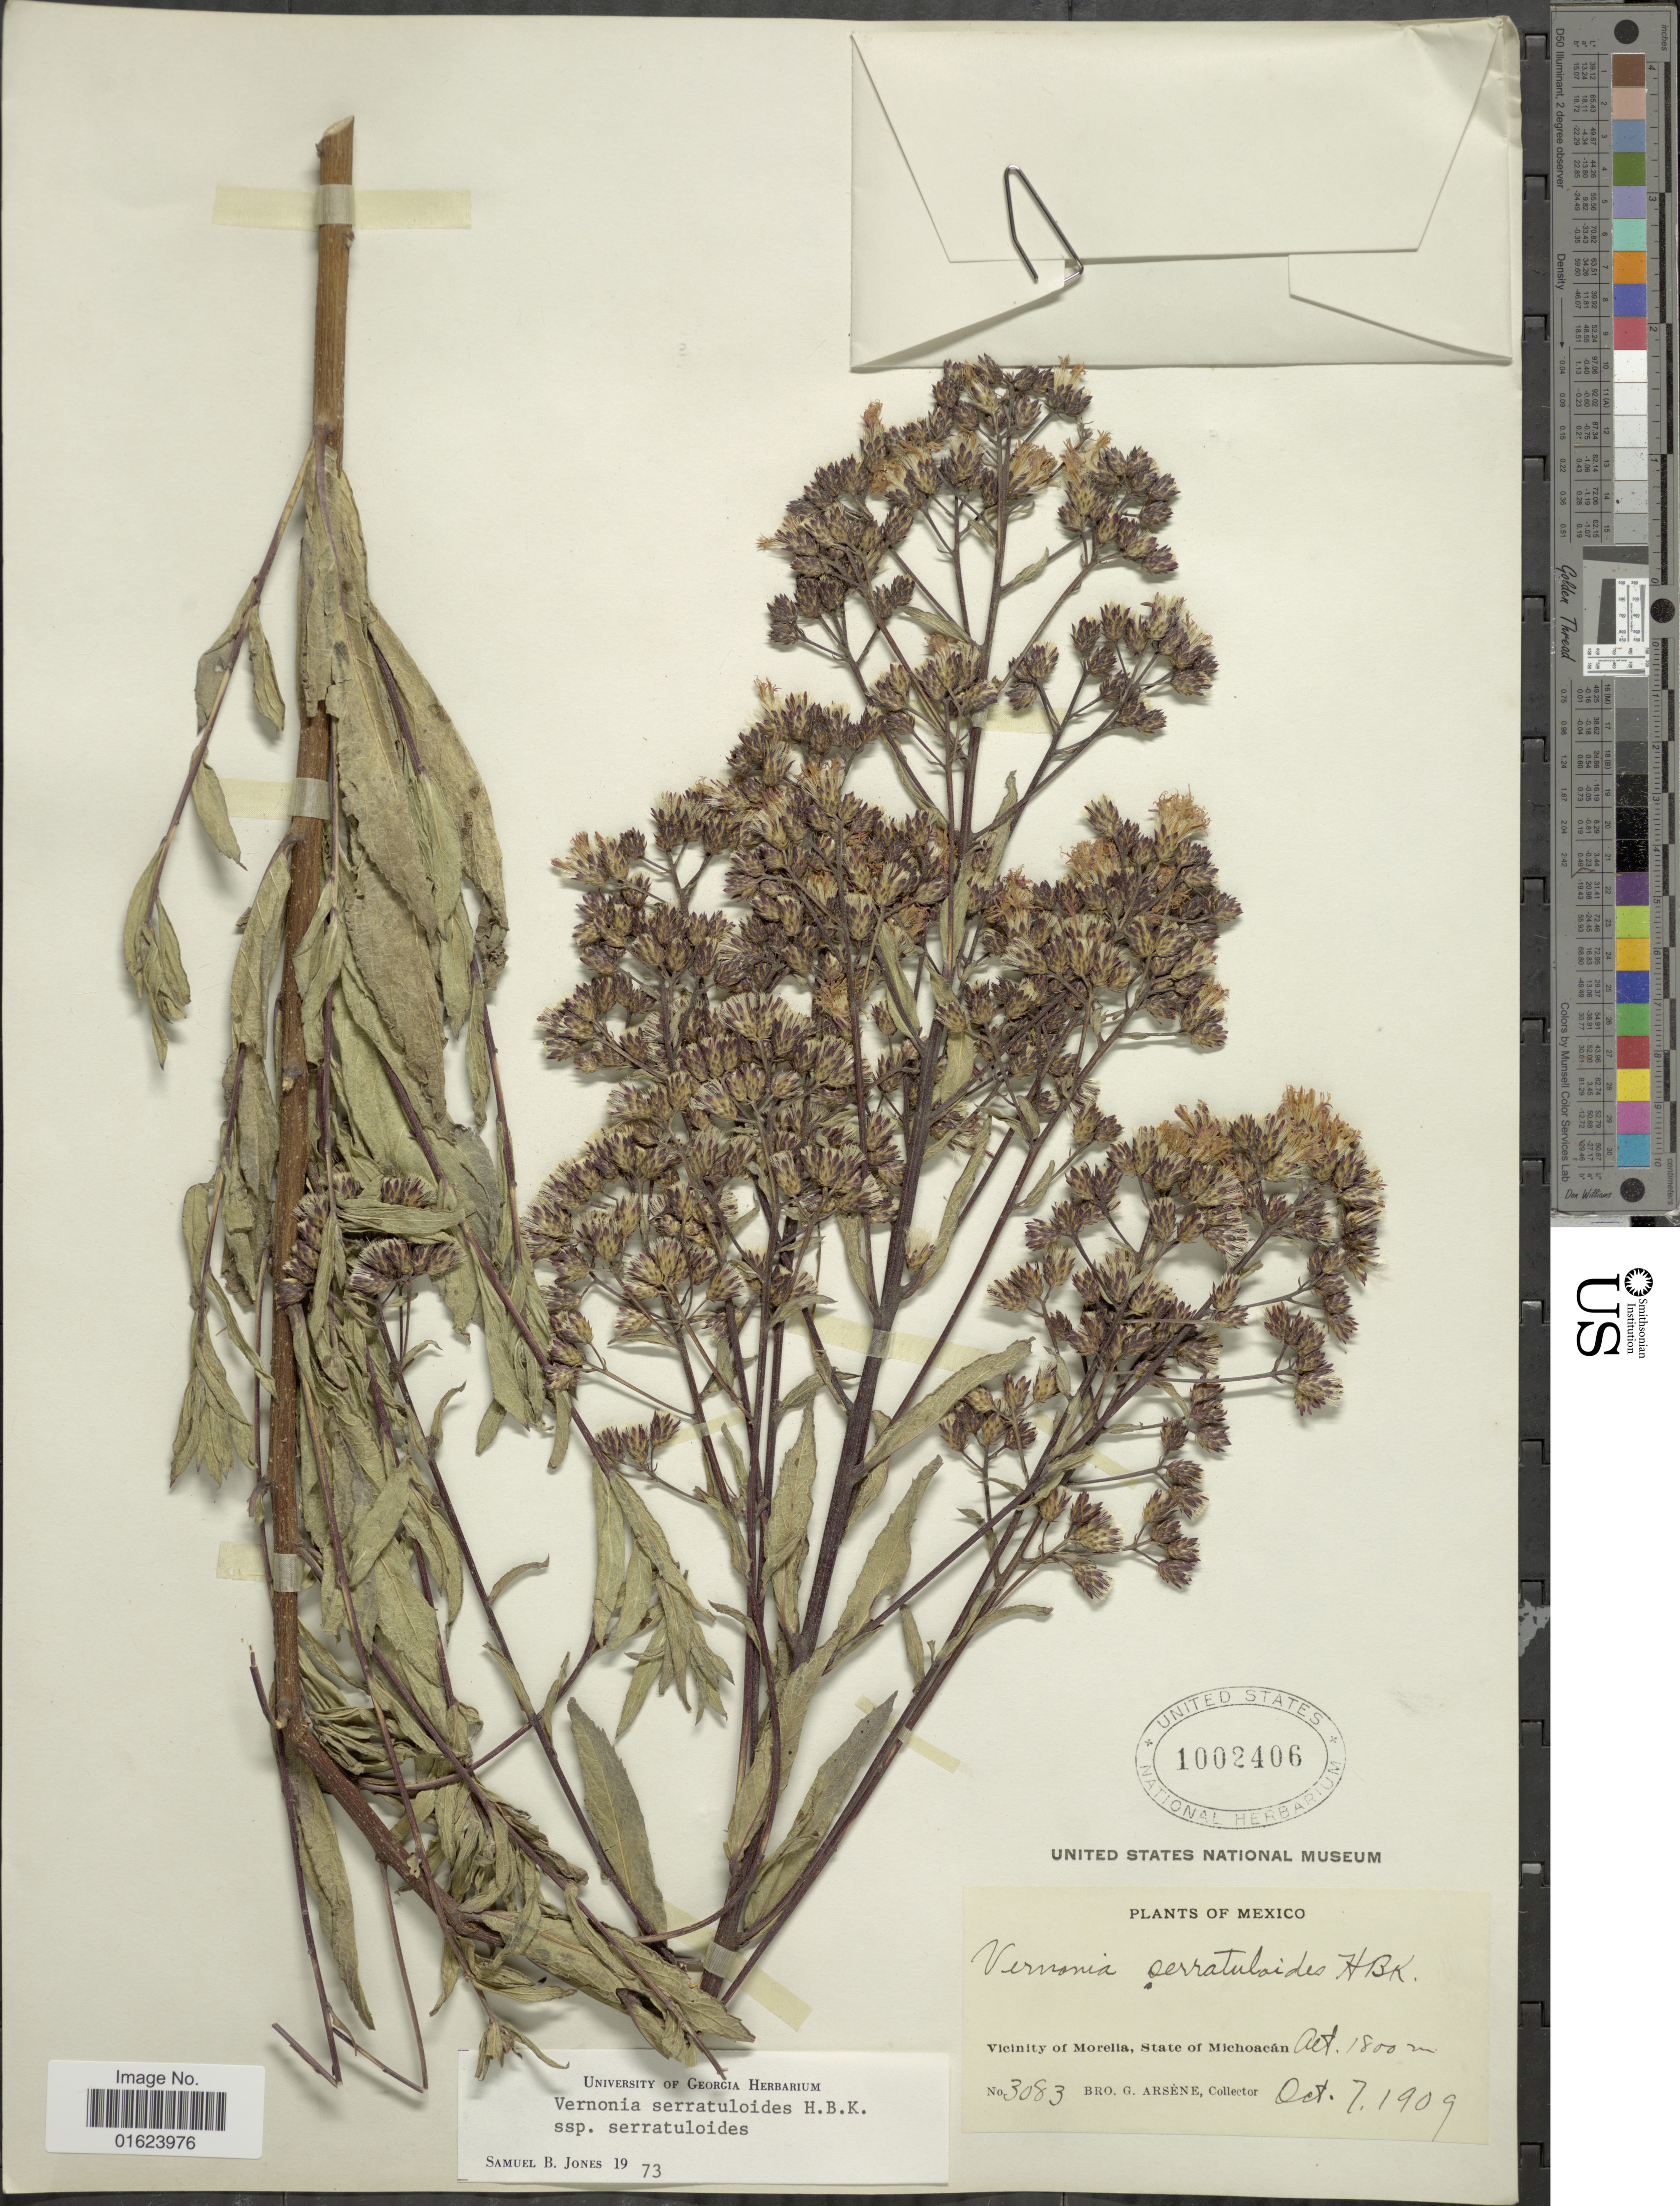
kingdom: Plantae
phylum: Tracheophyta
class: Magnoliopsida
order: Asterales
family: Asteraceae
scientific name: Vickianthus serratuloides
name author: (Kunth) H. Rob.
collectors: Bro. G. Arsène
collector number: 3083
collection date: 1909-10-07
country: Mexico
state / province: Michoacán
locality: Vicinity of Morella, State of Michoacan.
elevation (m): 1800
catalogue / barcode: US 1002406